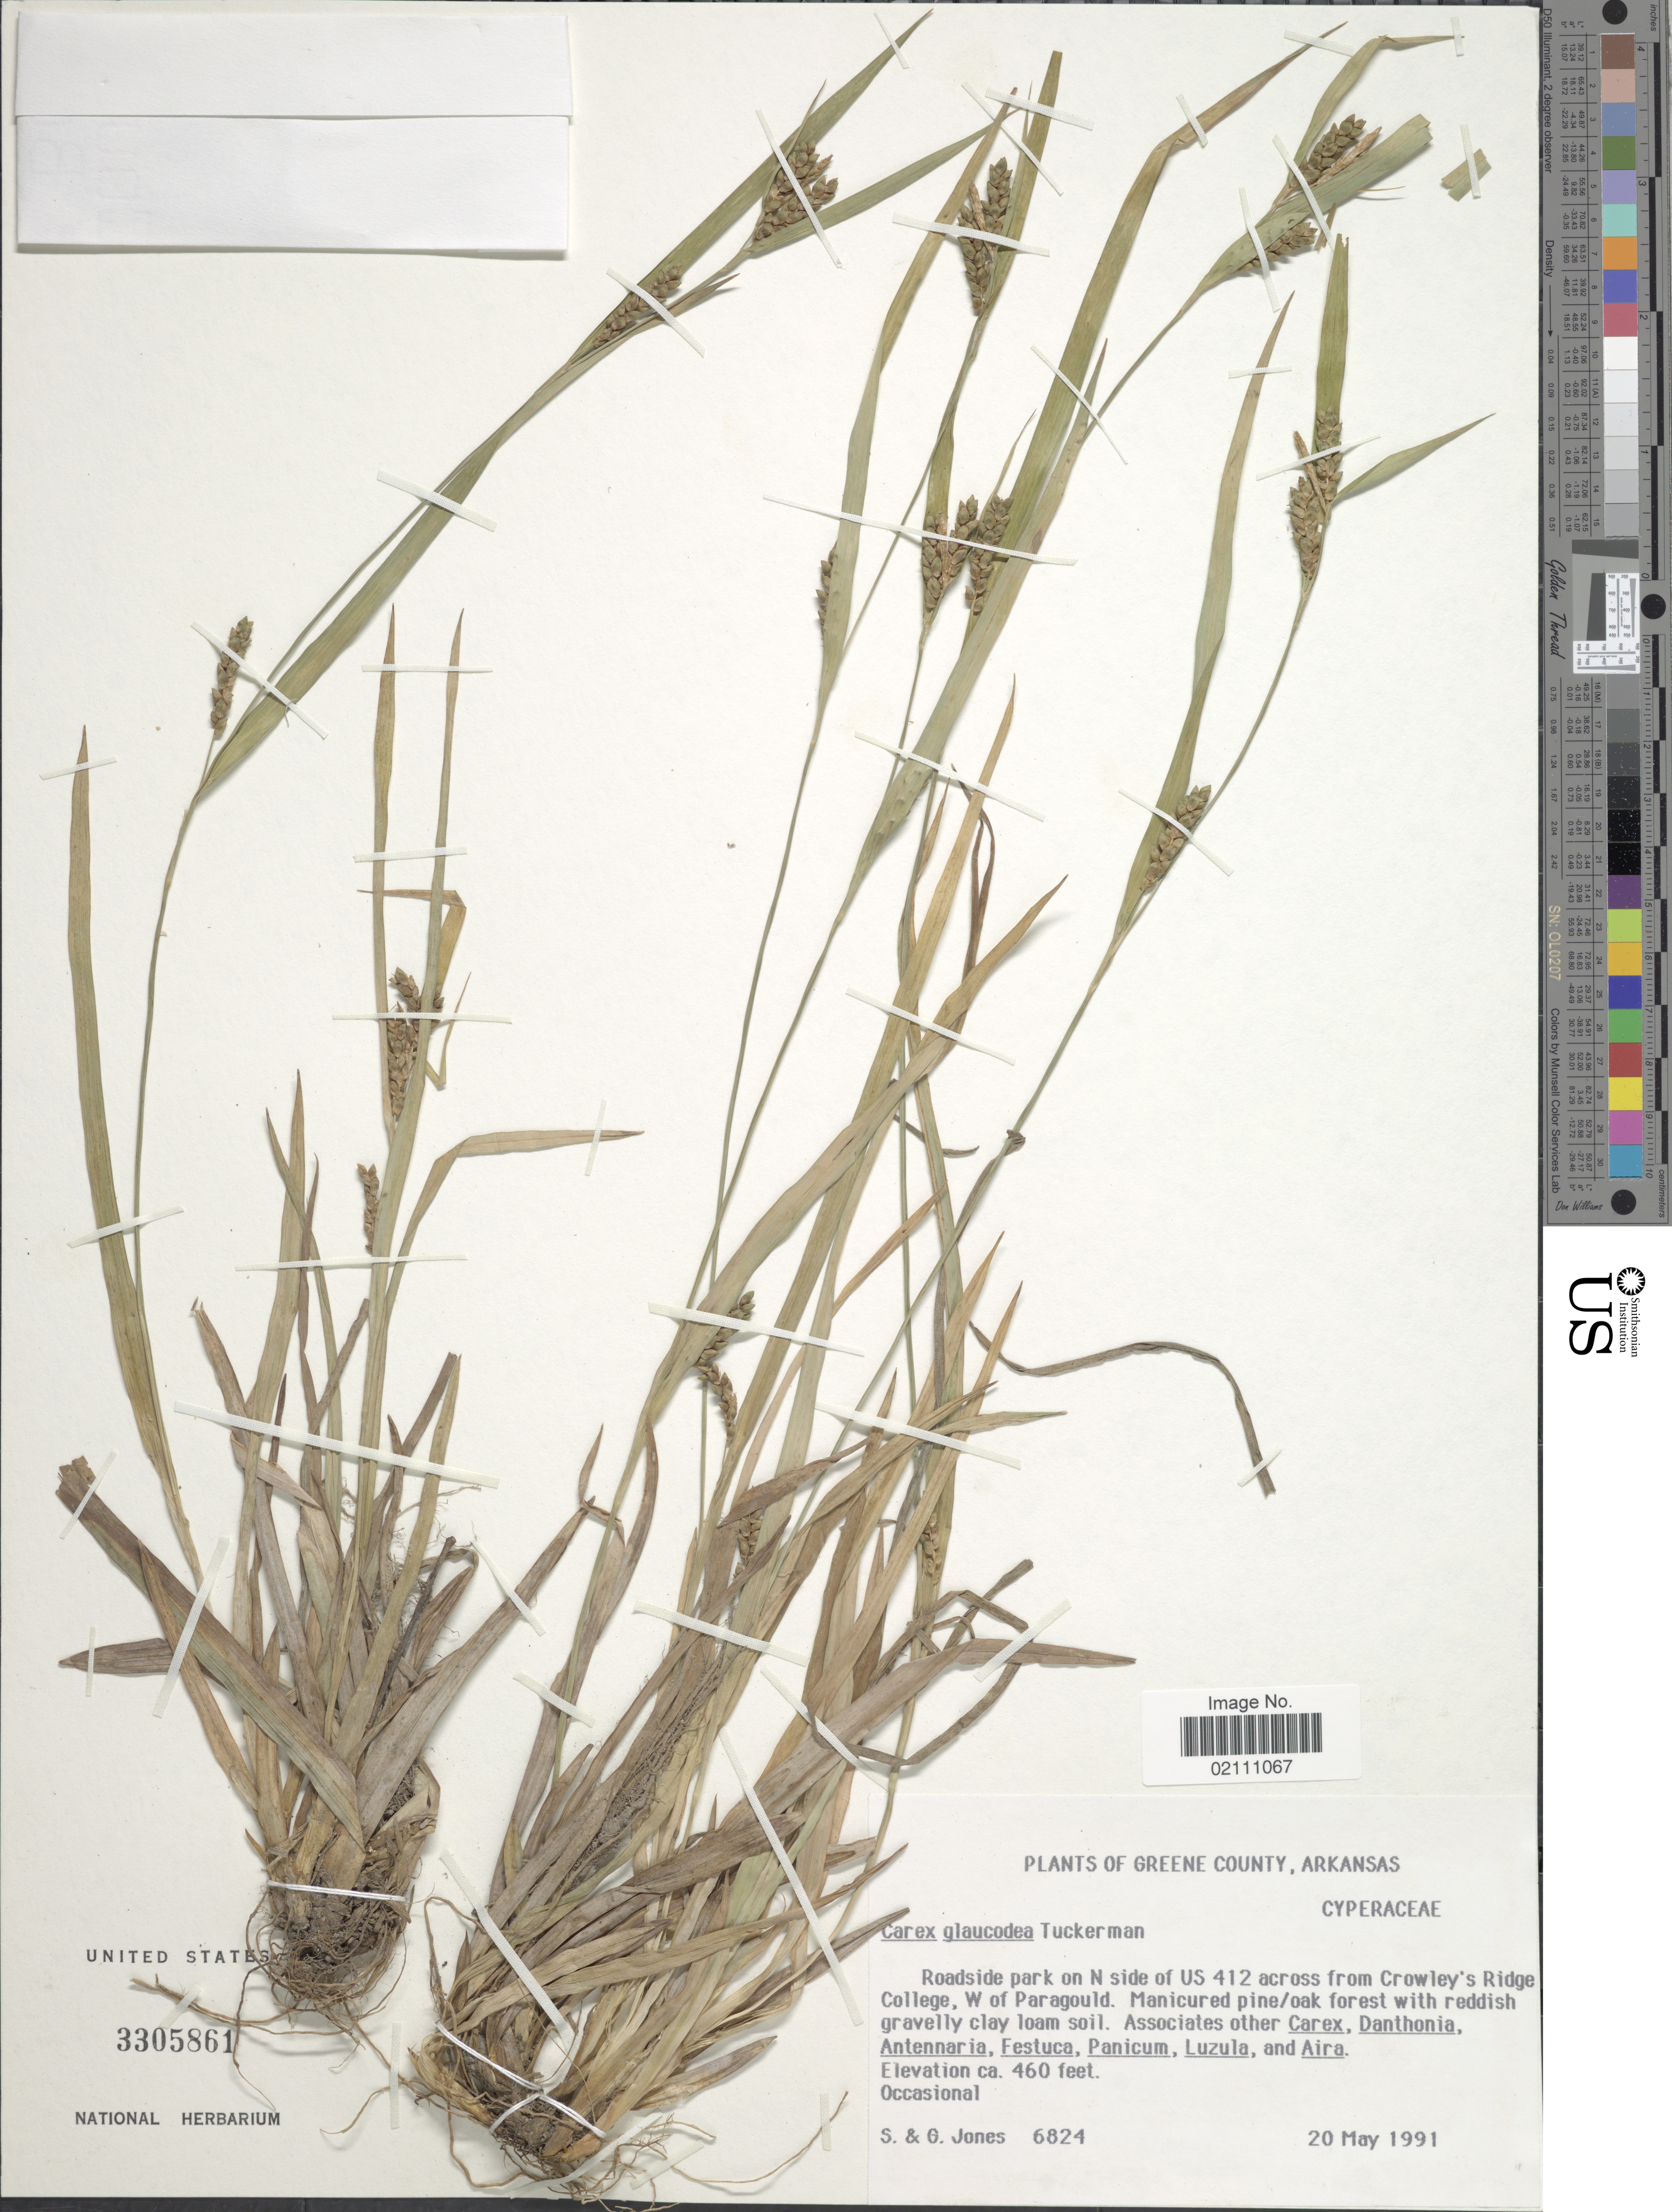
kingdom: Plantae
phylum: Tracheophyta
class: Liliopsida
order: Poales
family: Cyperaceae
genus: Carex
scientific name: Carex glaucodea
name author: Tuck. ex Olney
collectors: S. Jones & G. Jones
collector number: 6824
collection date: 1991-05-20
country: United States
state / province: Arkansas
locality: Greene County, Arkansas, Roadside park on N side of 412 across from Crowley's Ridge College, W of Paragould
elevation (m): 140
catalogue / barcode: US 3305861